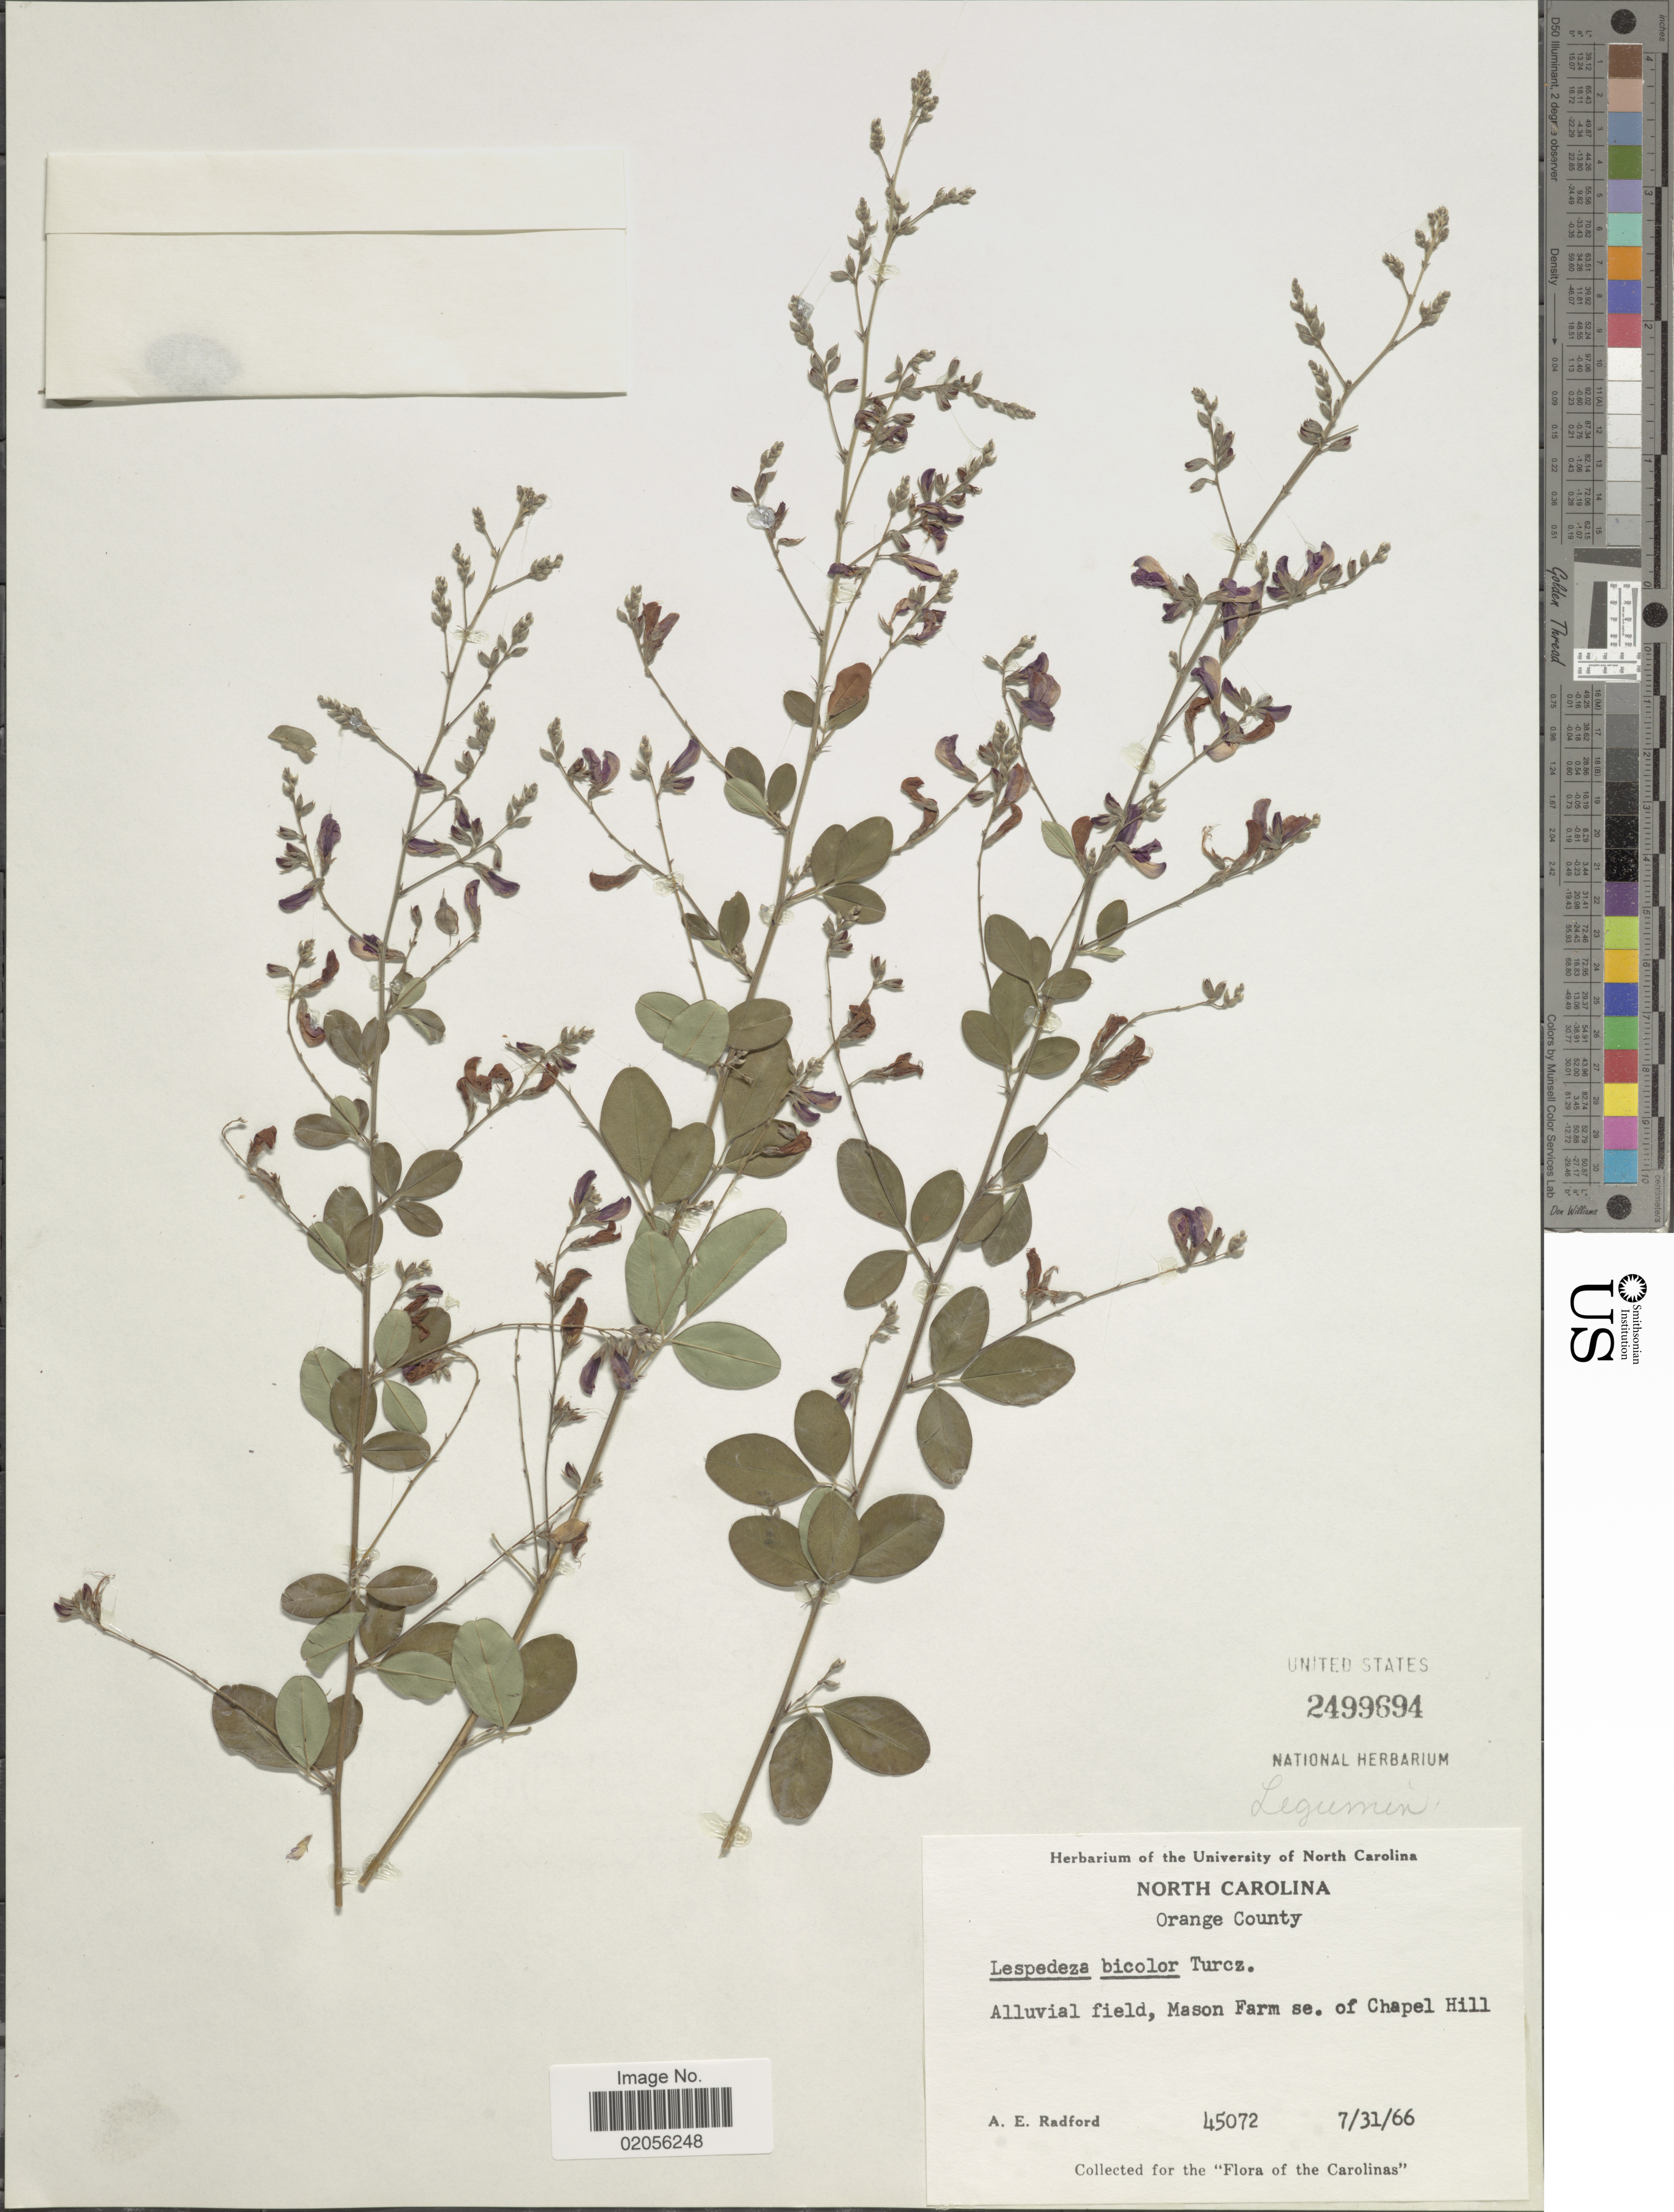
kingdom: Plantae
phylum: Tracheophyta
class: Magnoliopsida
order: Fabales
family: Fabaceae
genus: Lespedeza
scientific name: Lespedeza bicolor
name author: Turcz.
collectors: A. E. Radford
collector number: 45072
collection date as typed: Transcribed d/m/y: 31/7/66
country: United States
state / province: North Carolina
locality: Orange County, Mason Farm se. of Chapel Hill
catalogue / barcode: US 2499694